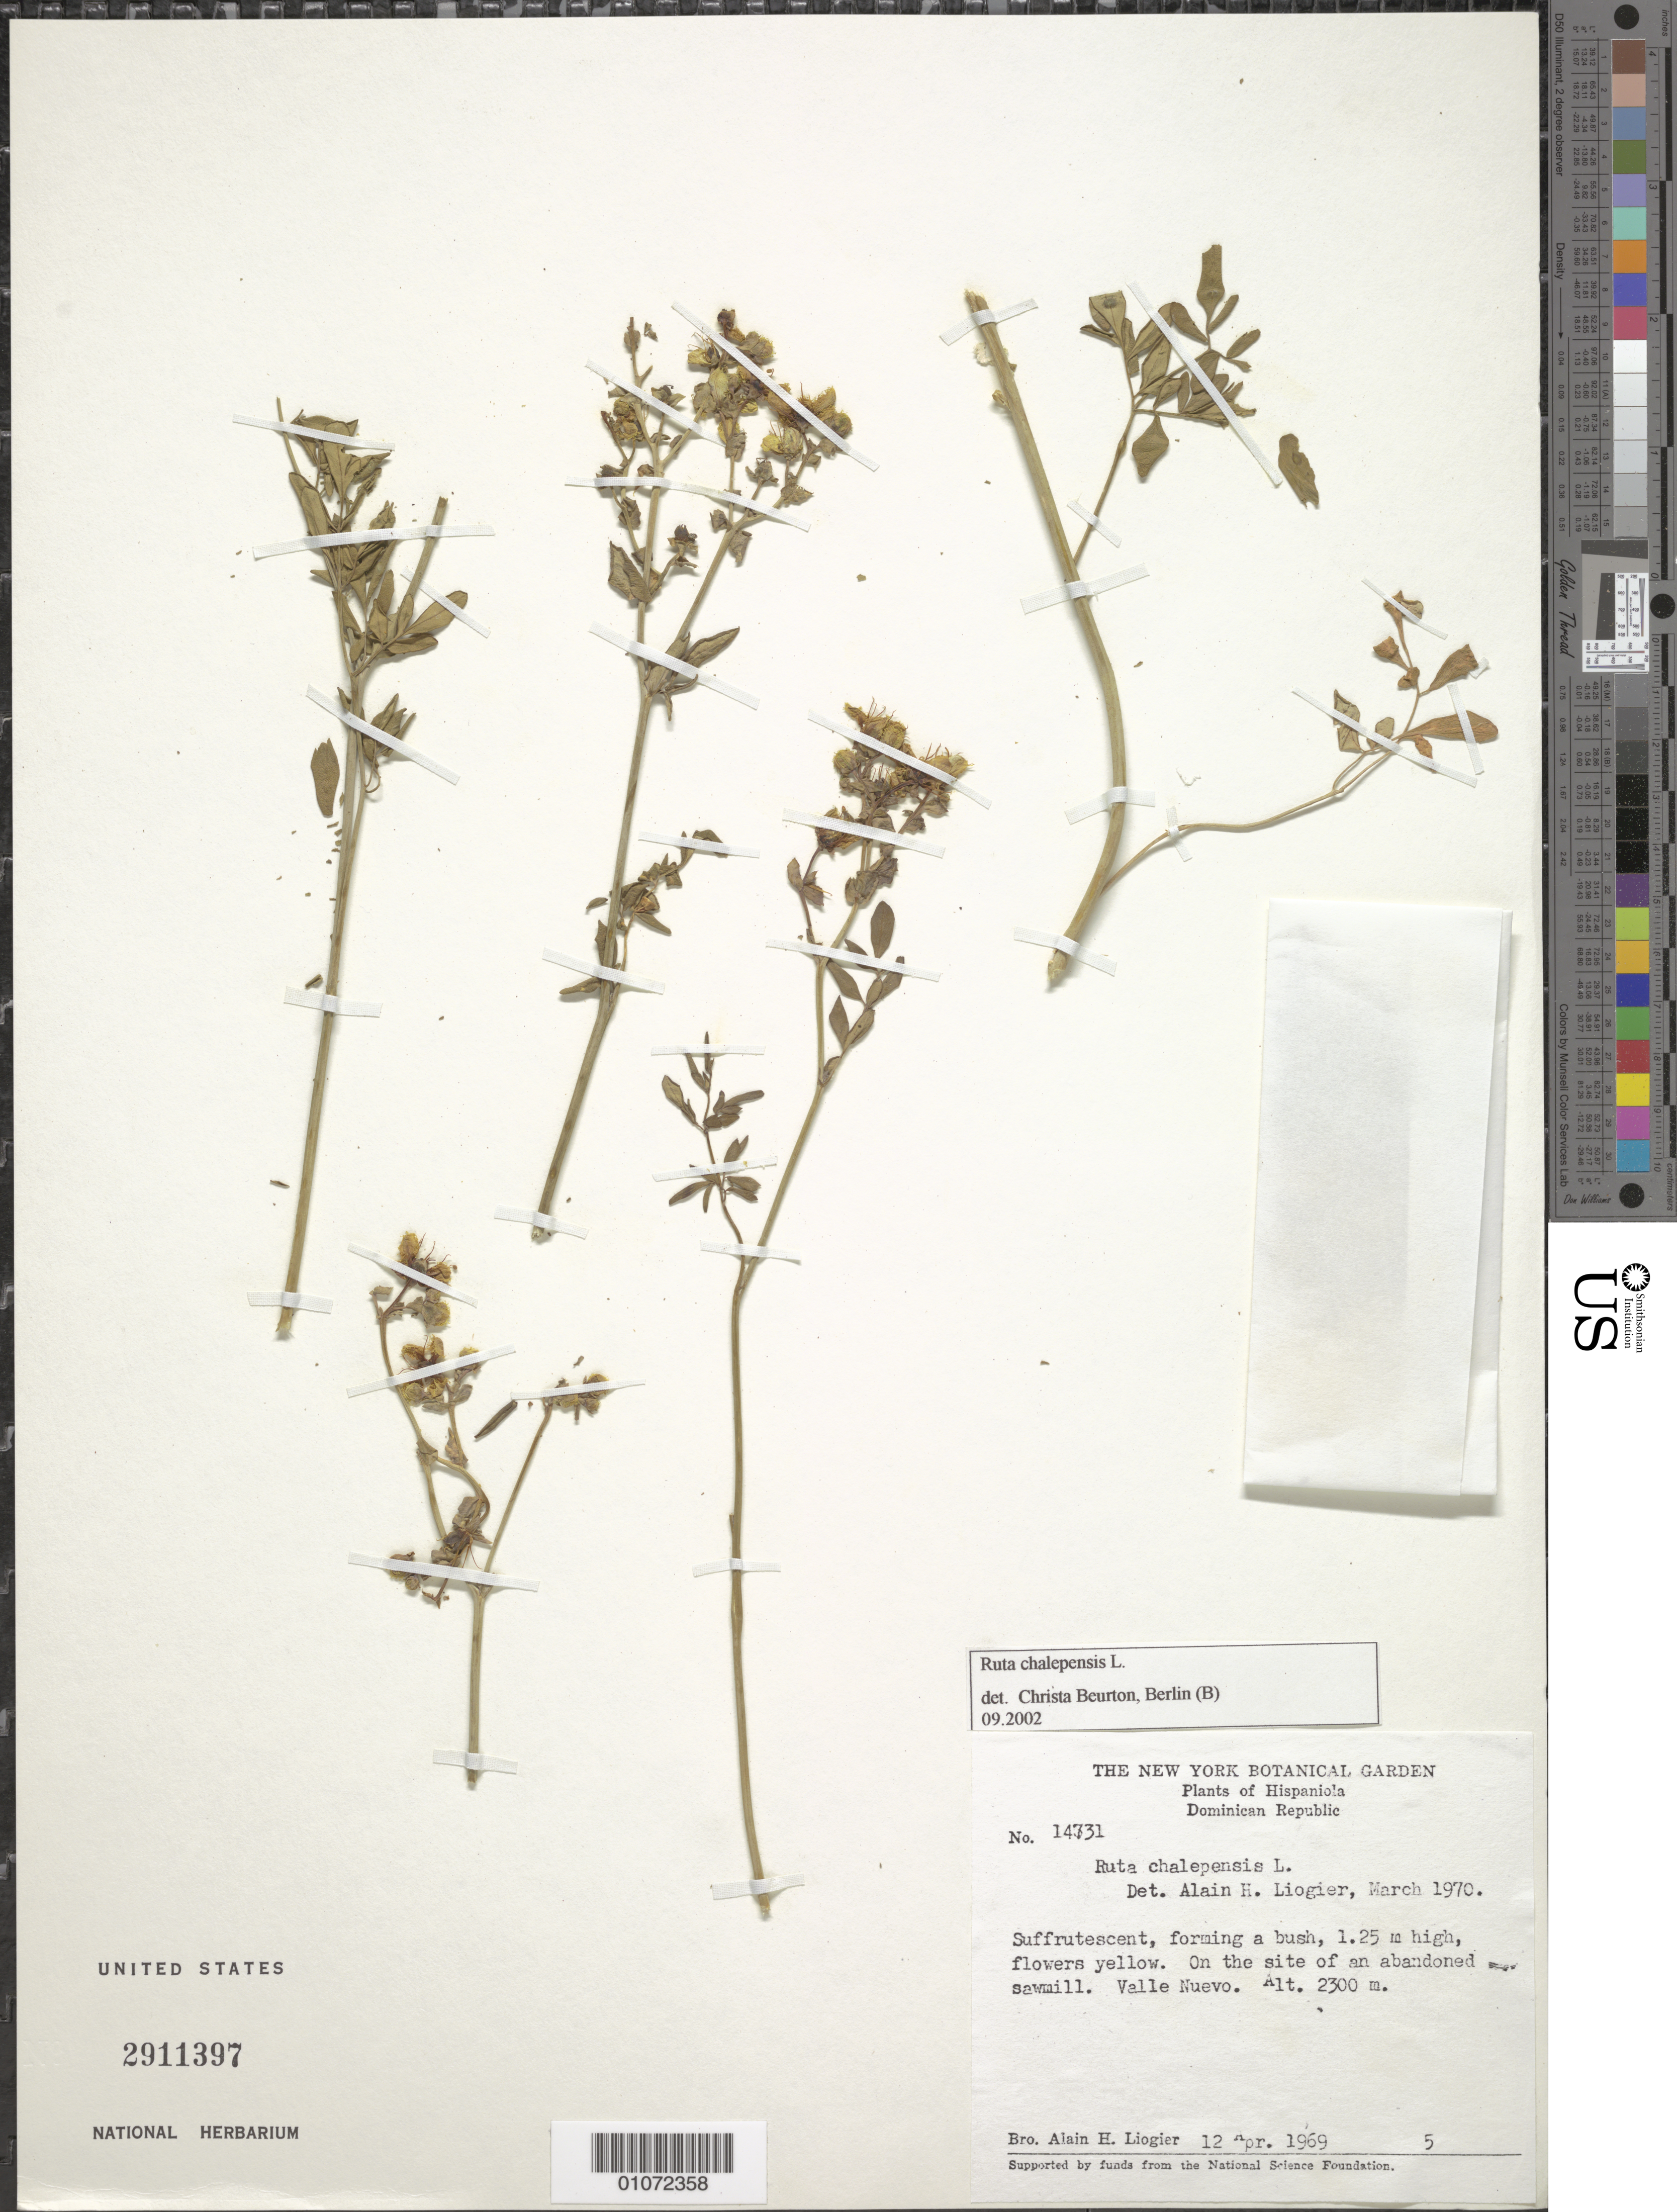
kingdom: Plantae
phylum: Tracheophyta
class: Magnoliopsida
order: Sapindales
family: Rutaceae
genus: Ruta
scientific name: Ruta chalepensis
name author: L.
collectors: A. H. Liogier & A. H. Liogier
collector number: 14731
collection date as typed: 12 Apr 1969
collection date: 1969-04-12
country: Dominican Republic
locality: On the site of an abandoned sawmill; Valle Nuevo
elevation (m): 2300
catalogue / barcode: US 2911397